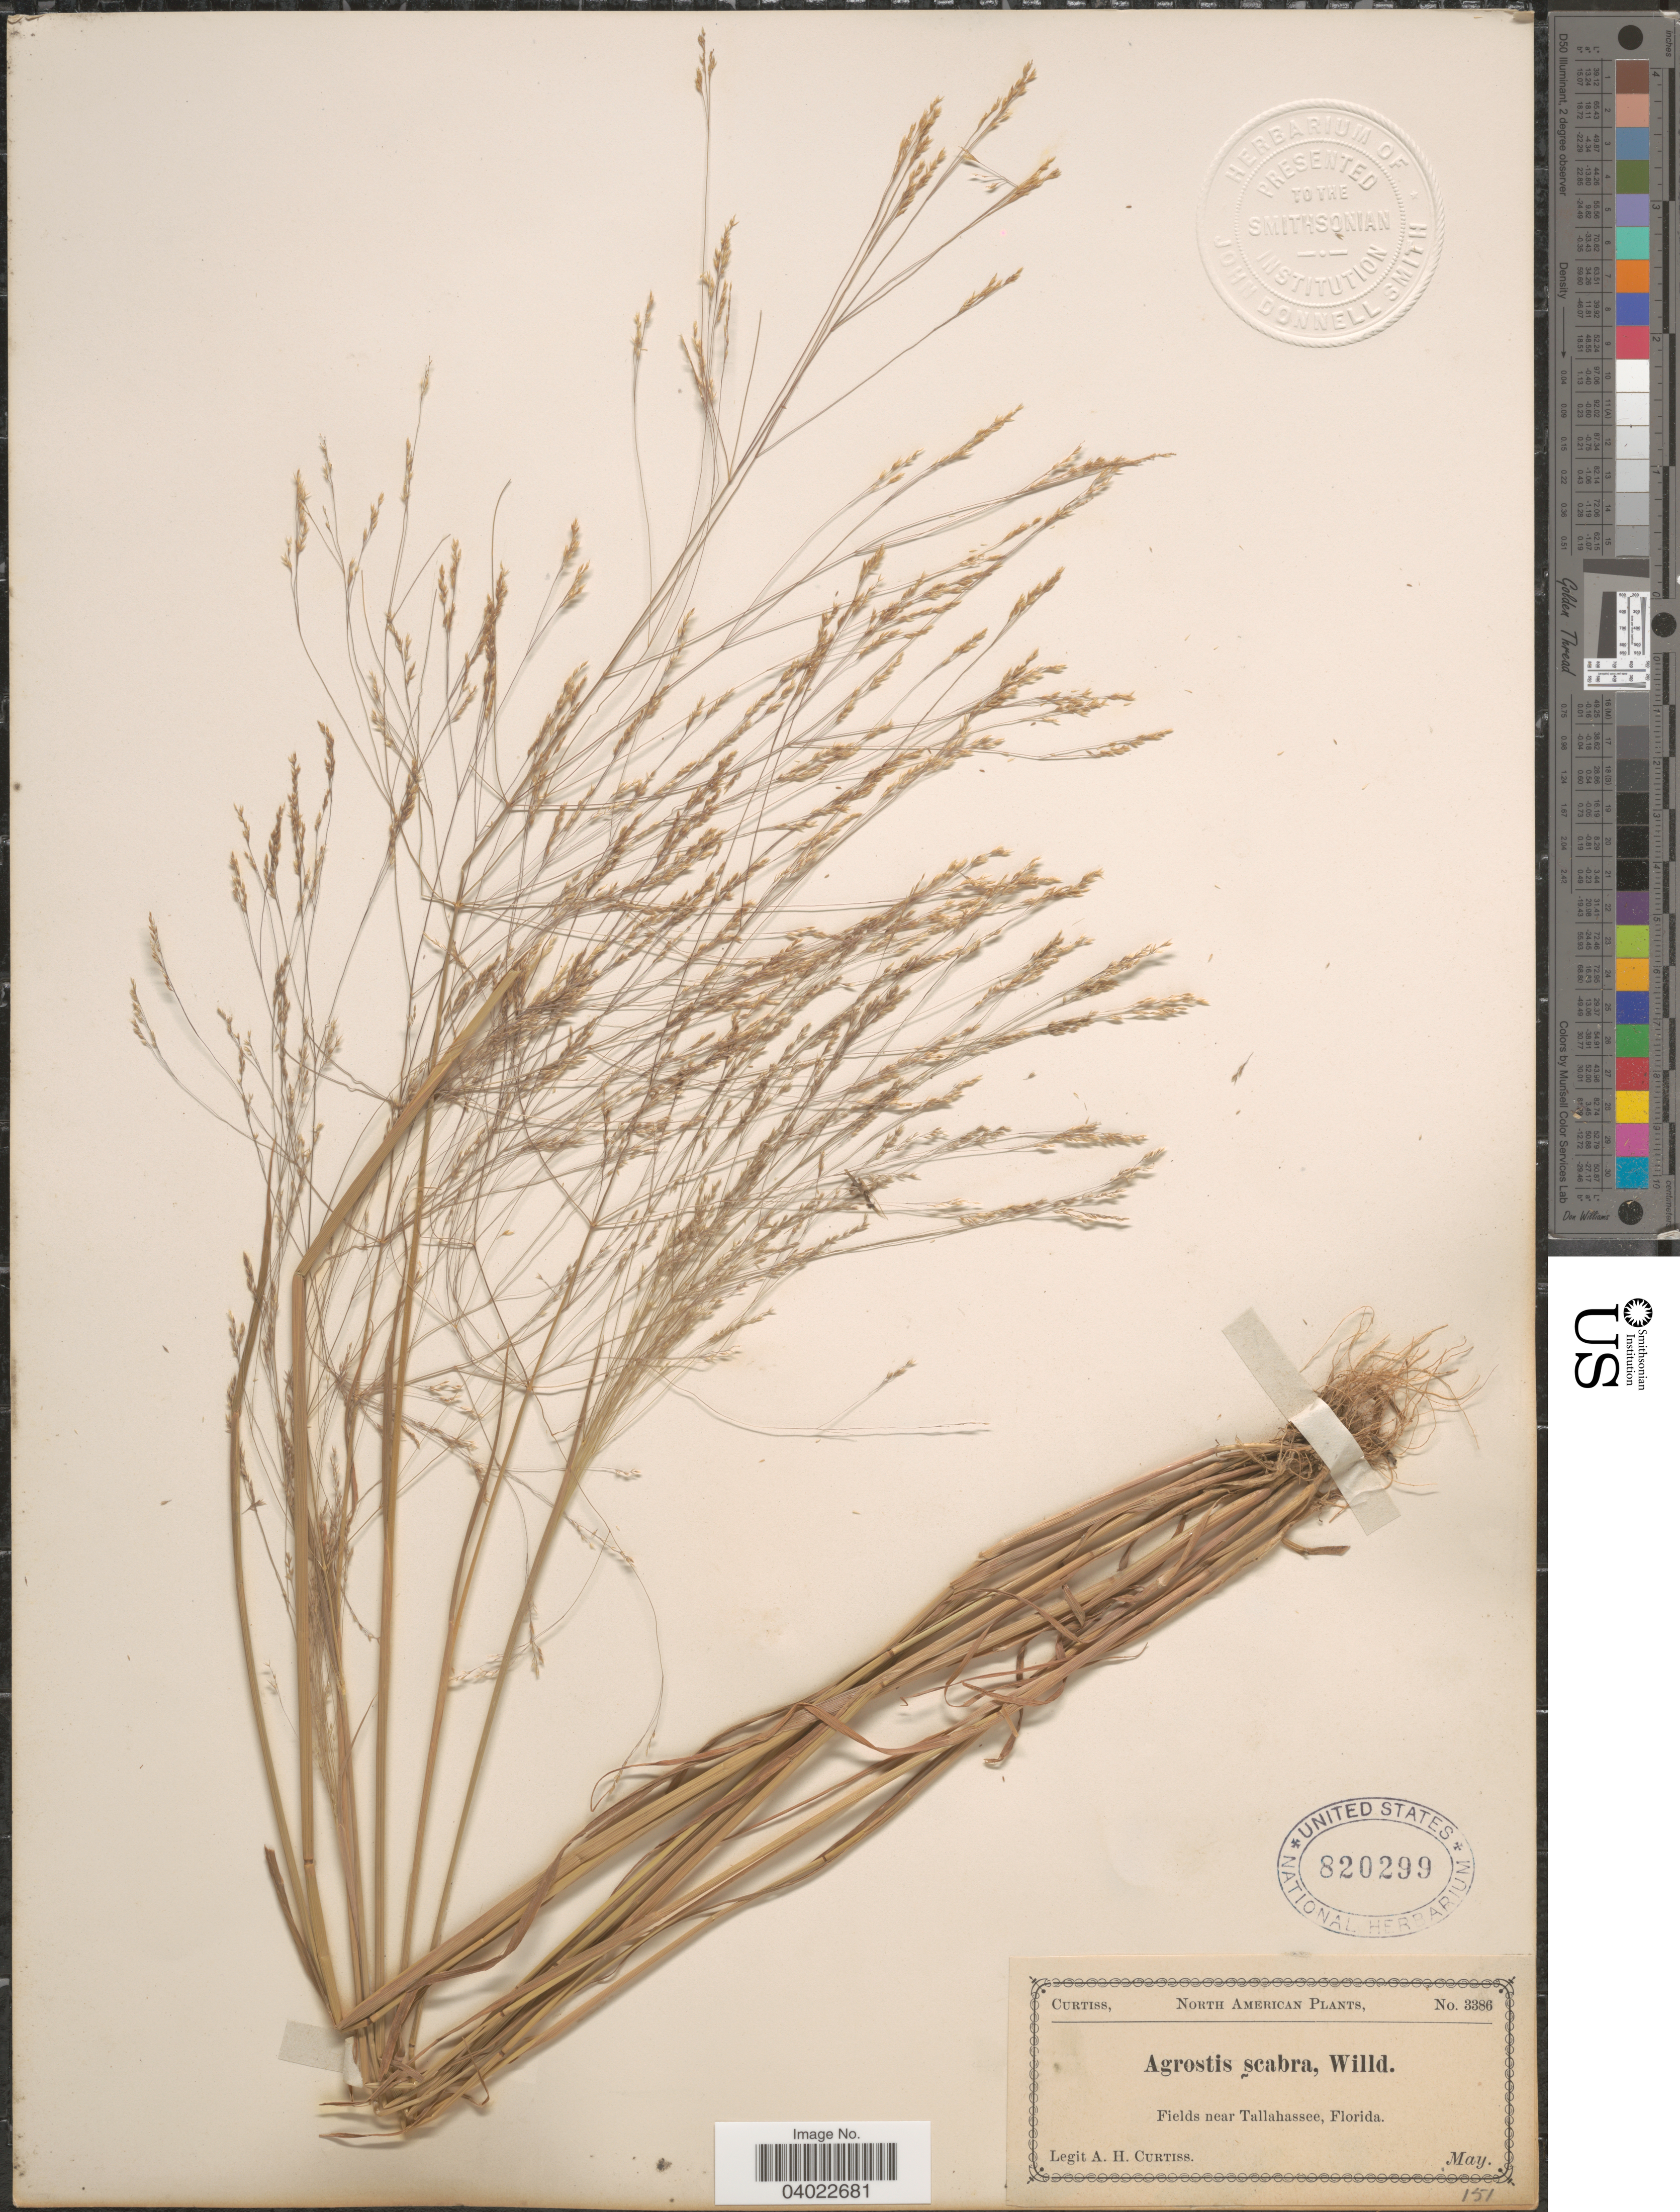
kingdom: Plantae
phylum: Tracheophyta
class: Liliopsida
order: Poales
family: Poaceae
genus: Agrostis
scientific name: Agrostis scabra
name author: Willd.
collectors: A. H. Curtiss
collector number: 3386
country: United States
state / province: Florida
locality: Fields near Tallahassee.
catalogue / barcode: US 820299